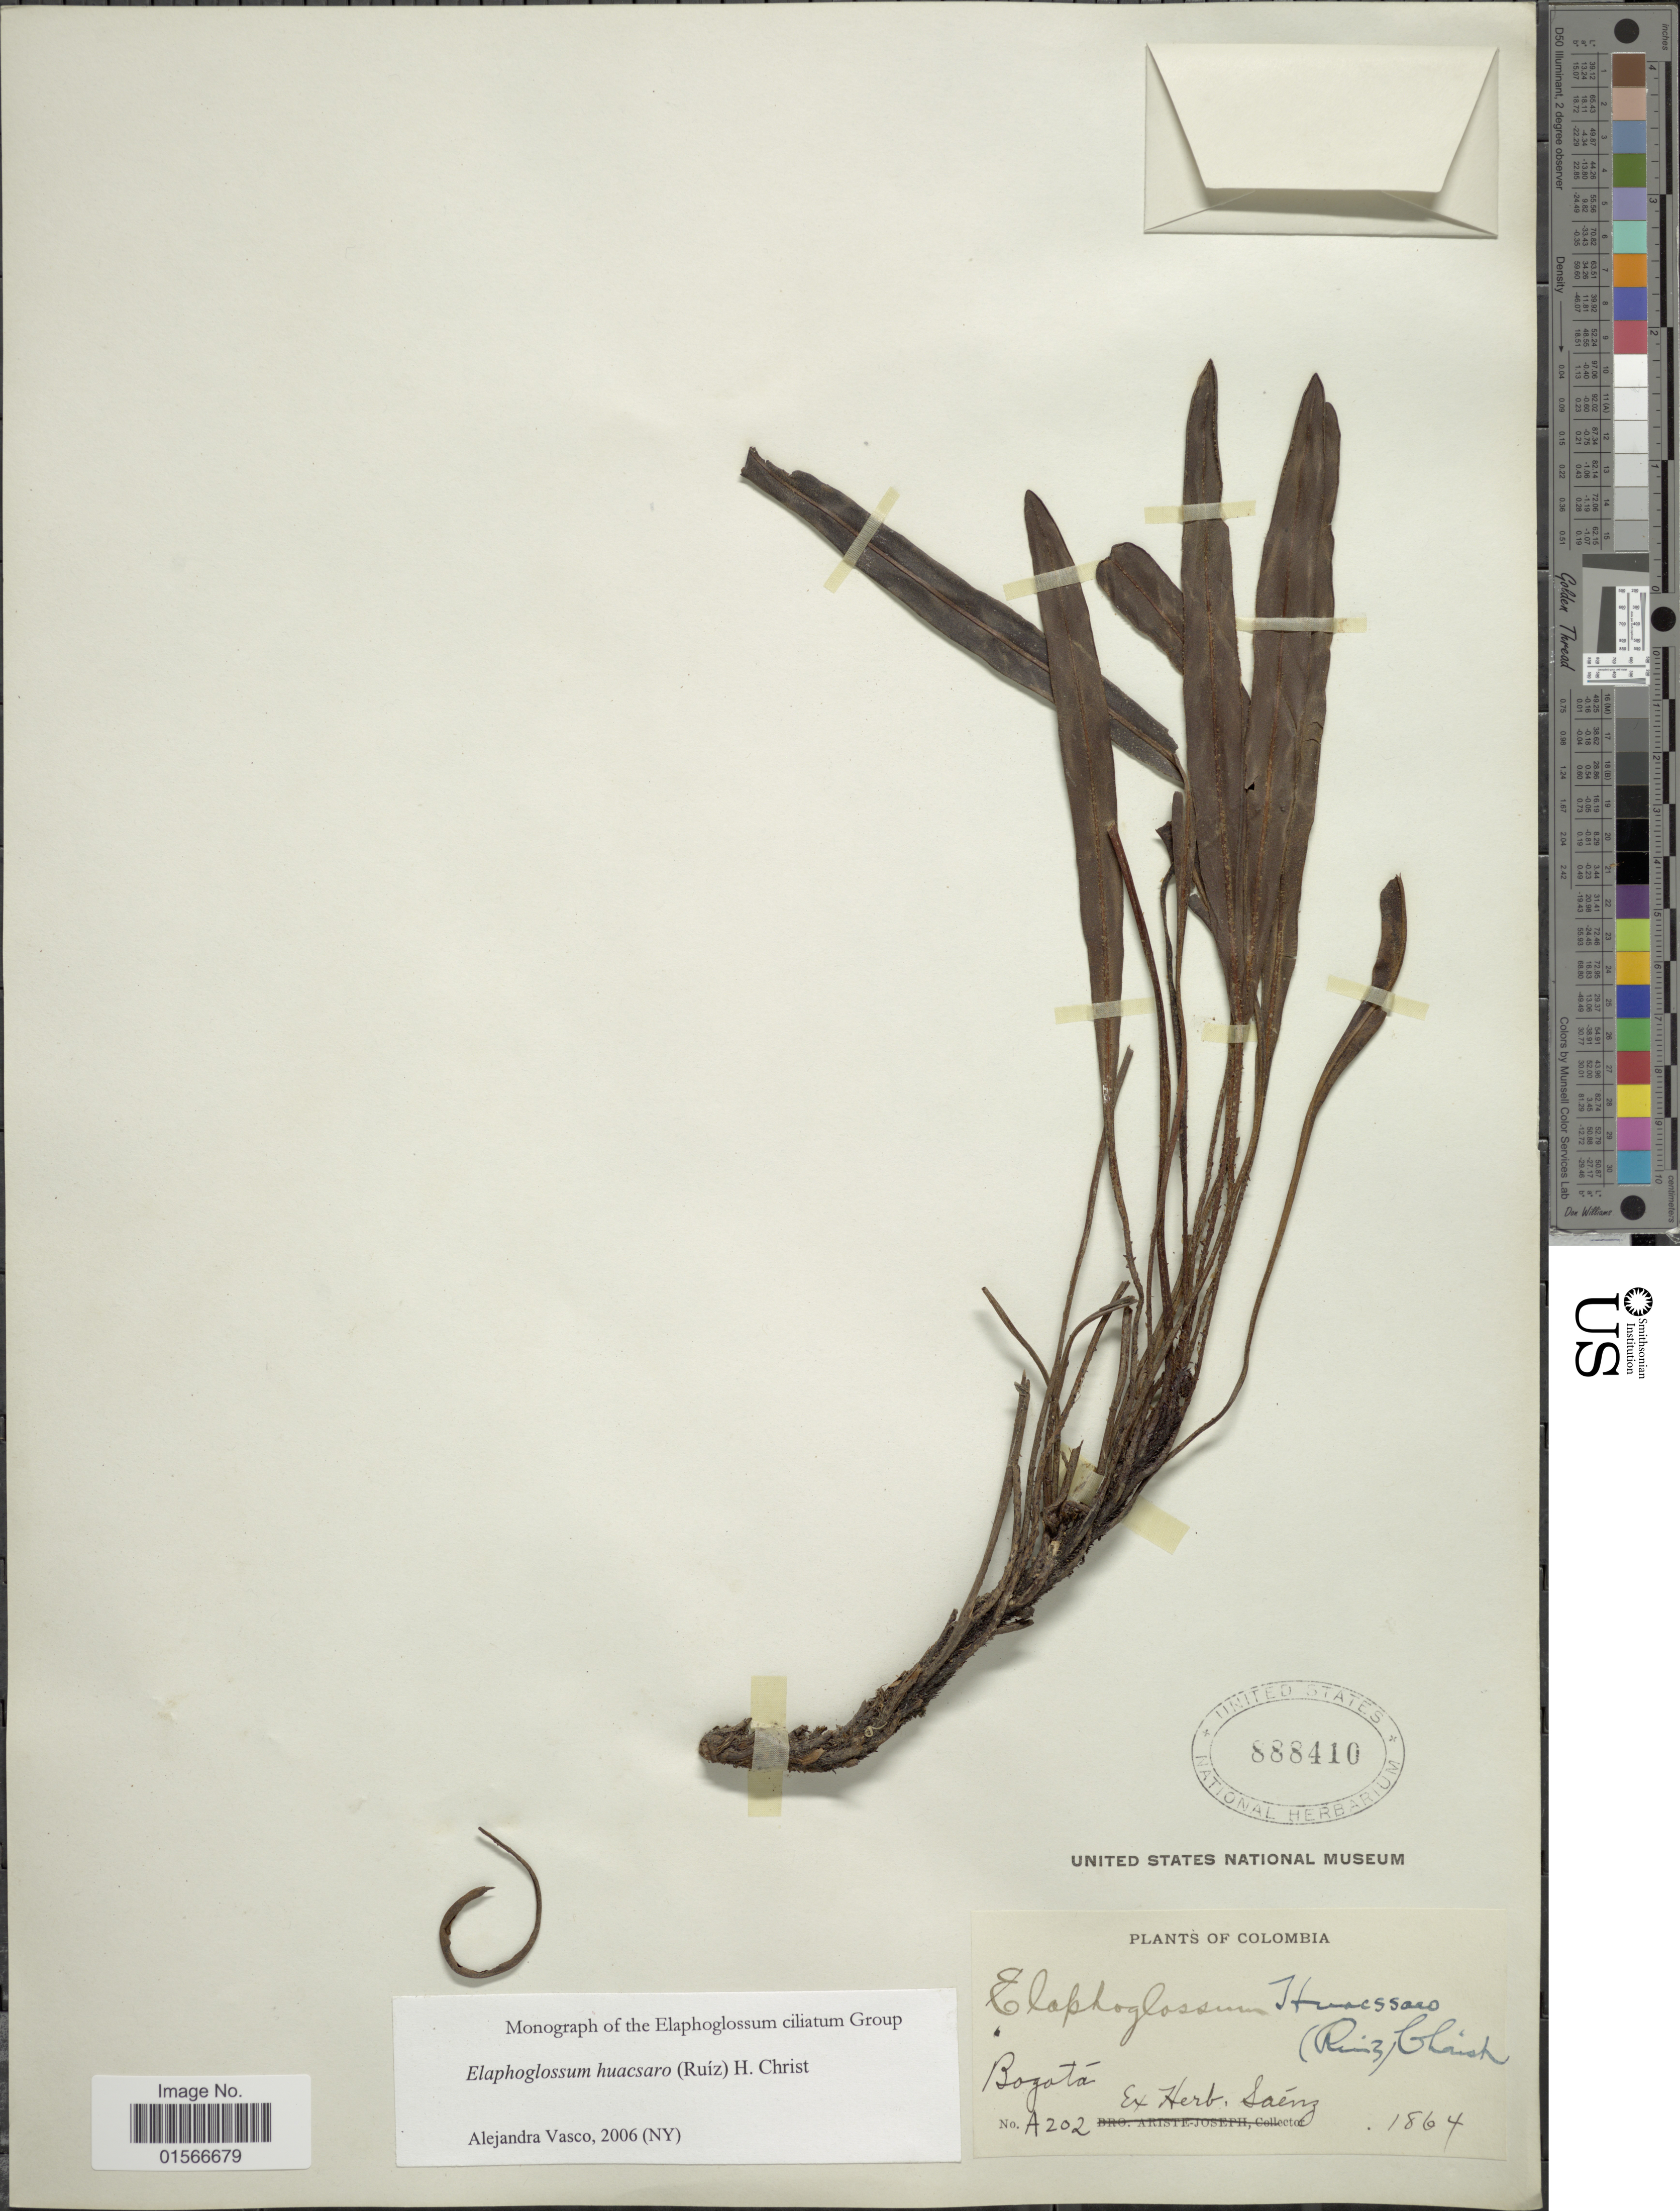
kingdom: Plantae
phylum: Tracheophyta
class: Polypodiopsida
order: Polypodiales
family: Dryopteridaceae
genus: Elaphoglossum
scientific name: Elaphoglossum huacsaro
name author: (Ruiz) Christ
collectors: ex herb. Saéng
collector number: A202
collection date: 1864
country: Colombia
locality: Bogotá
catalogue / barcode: US 888410